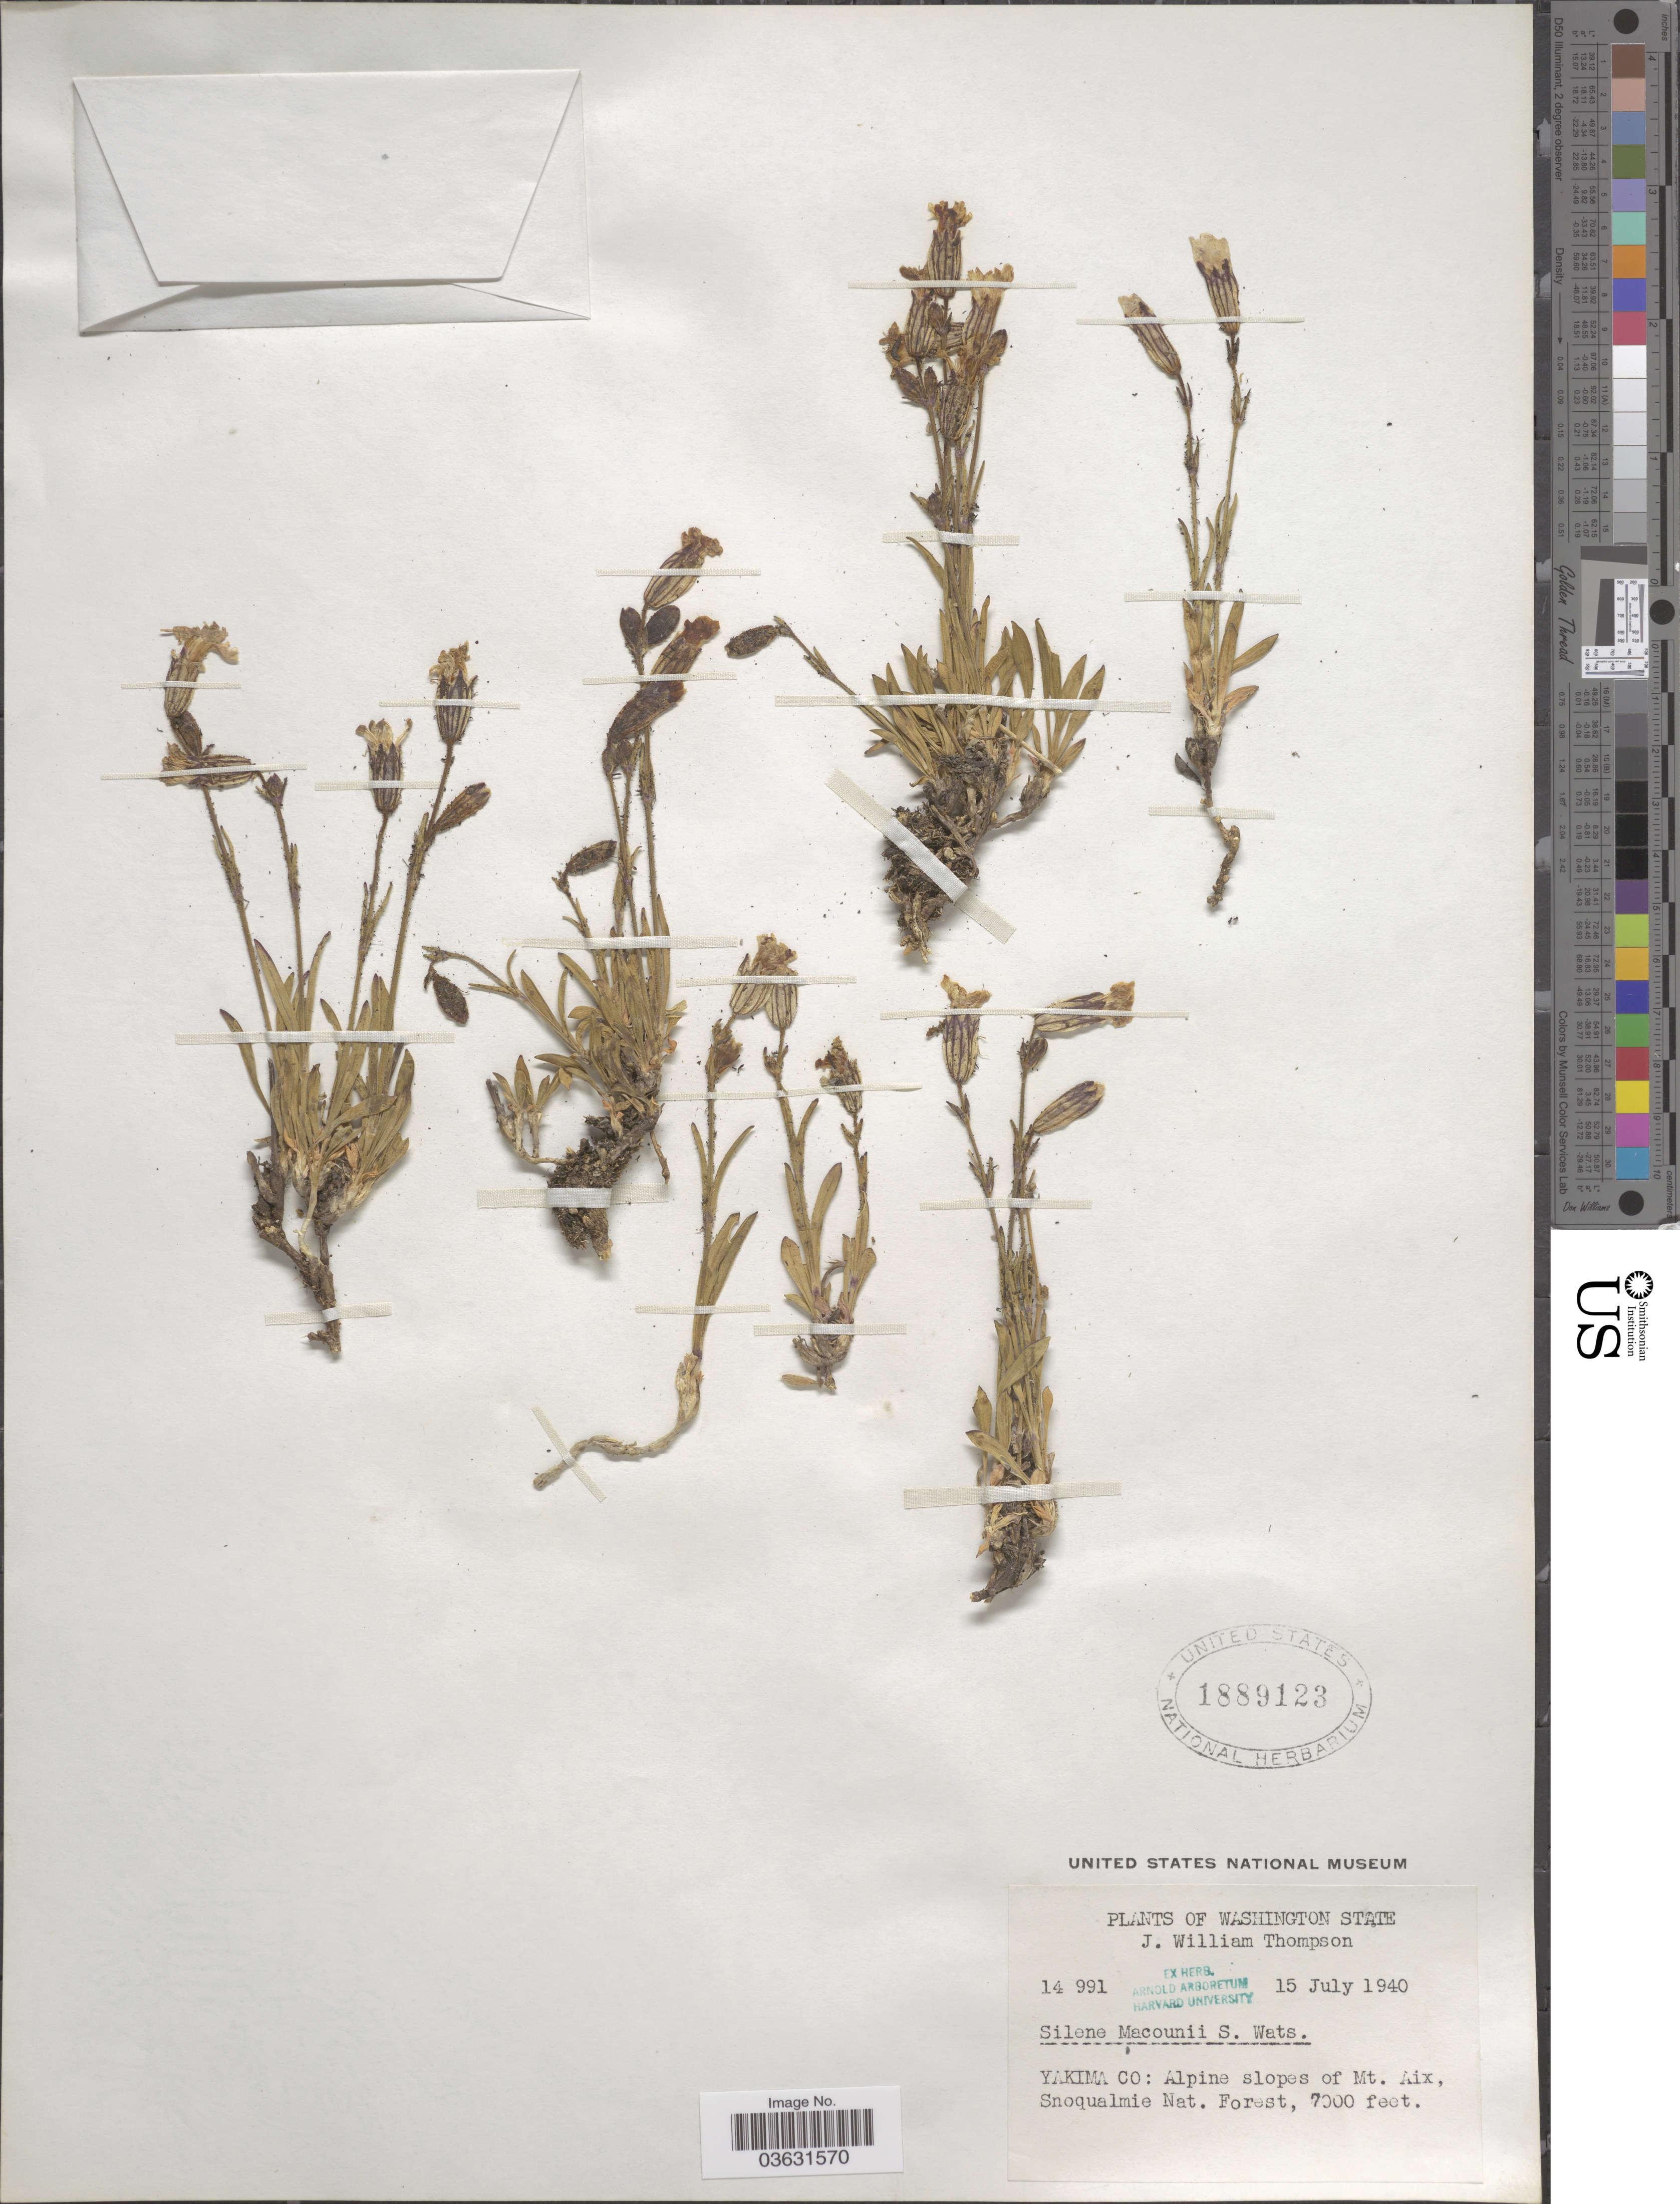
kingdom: Plantae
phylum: Tracheophyta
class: Magnoliopsida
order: Caryophyllales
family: Caryophyllaceae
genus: Silene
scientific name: Silene parryi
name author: (S. Watson) C.L. Hitchc. & Maguire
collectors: J. W. Thompson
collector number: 14991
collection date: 1940-07-15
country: United States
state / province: Washington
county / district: Yakima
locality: Yakima Co: Alpine slopes of Mt. Aix, Snoqualmie Nat. Forest.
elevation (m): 2134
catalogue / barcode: US 1889123